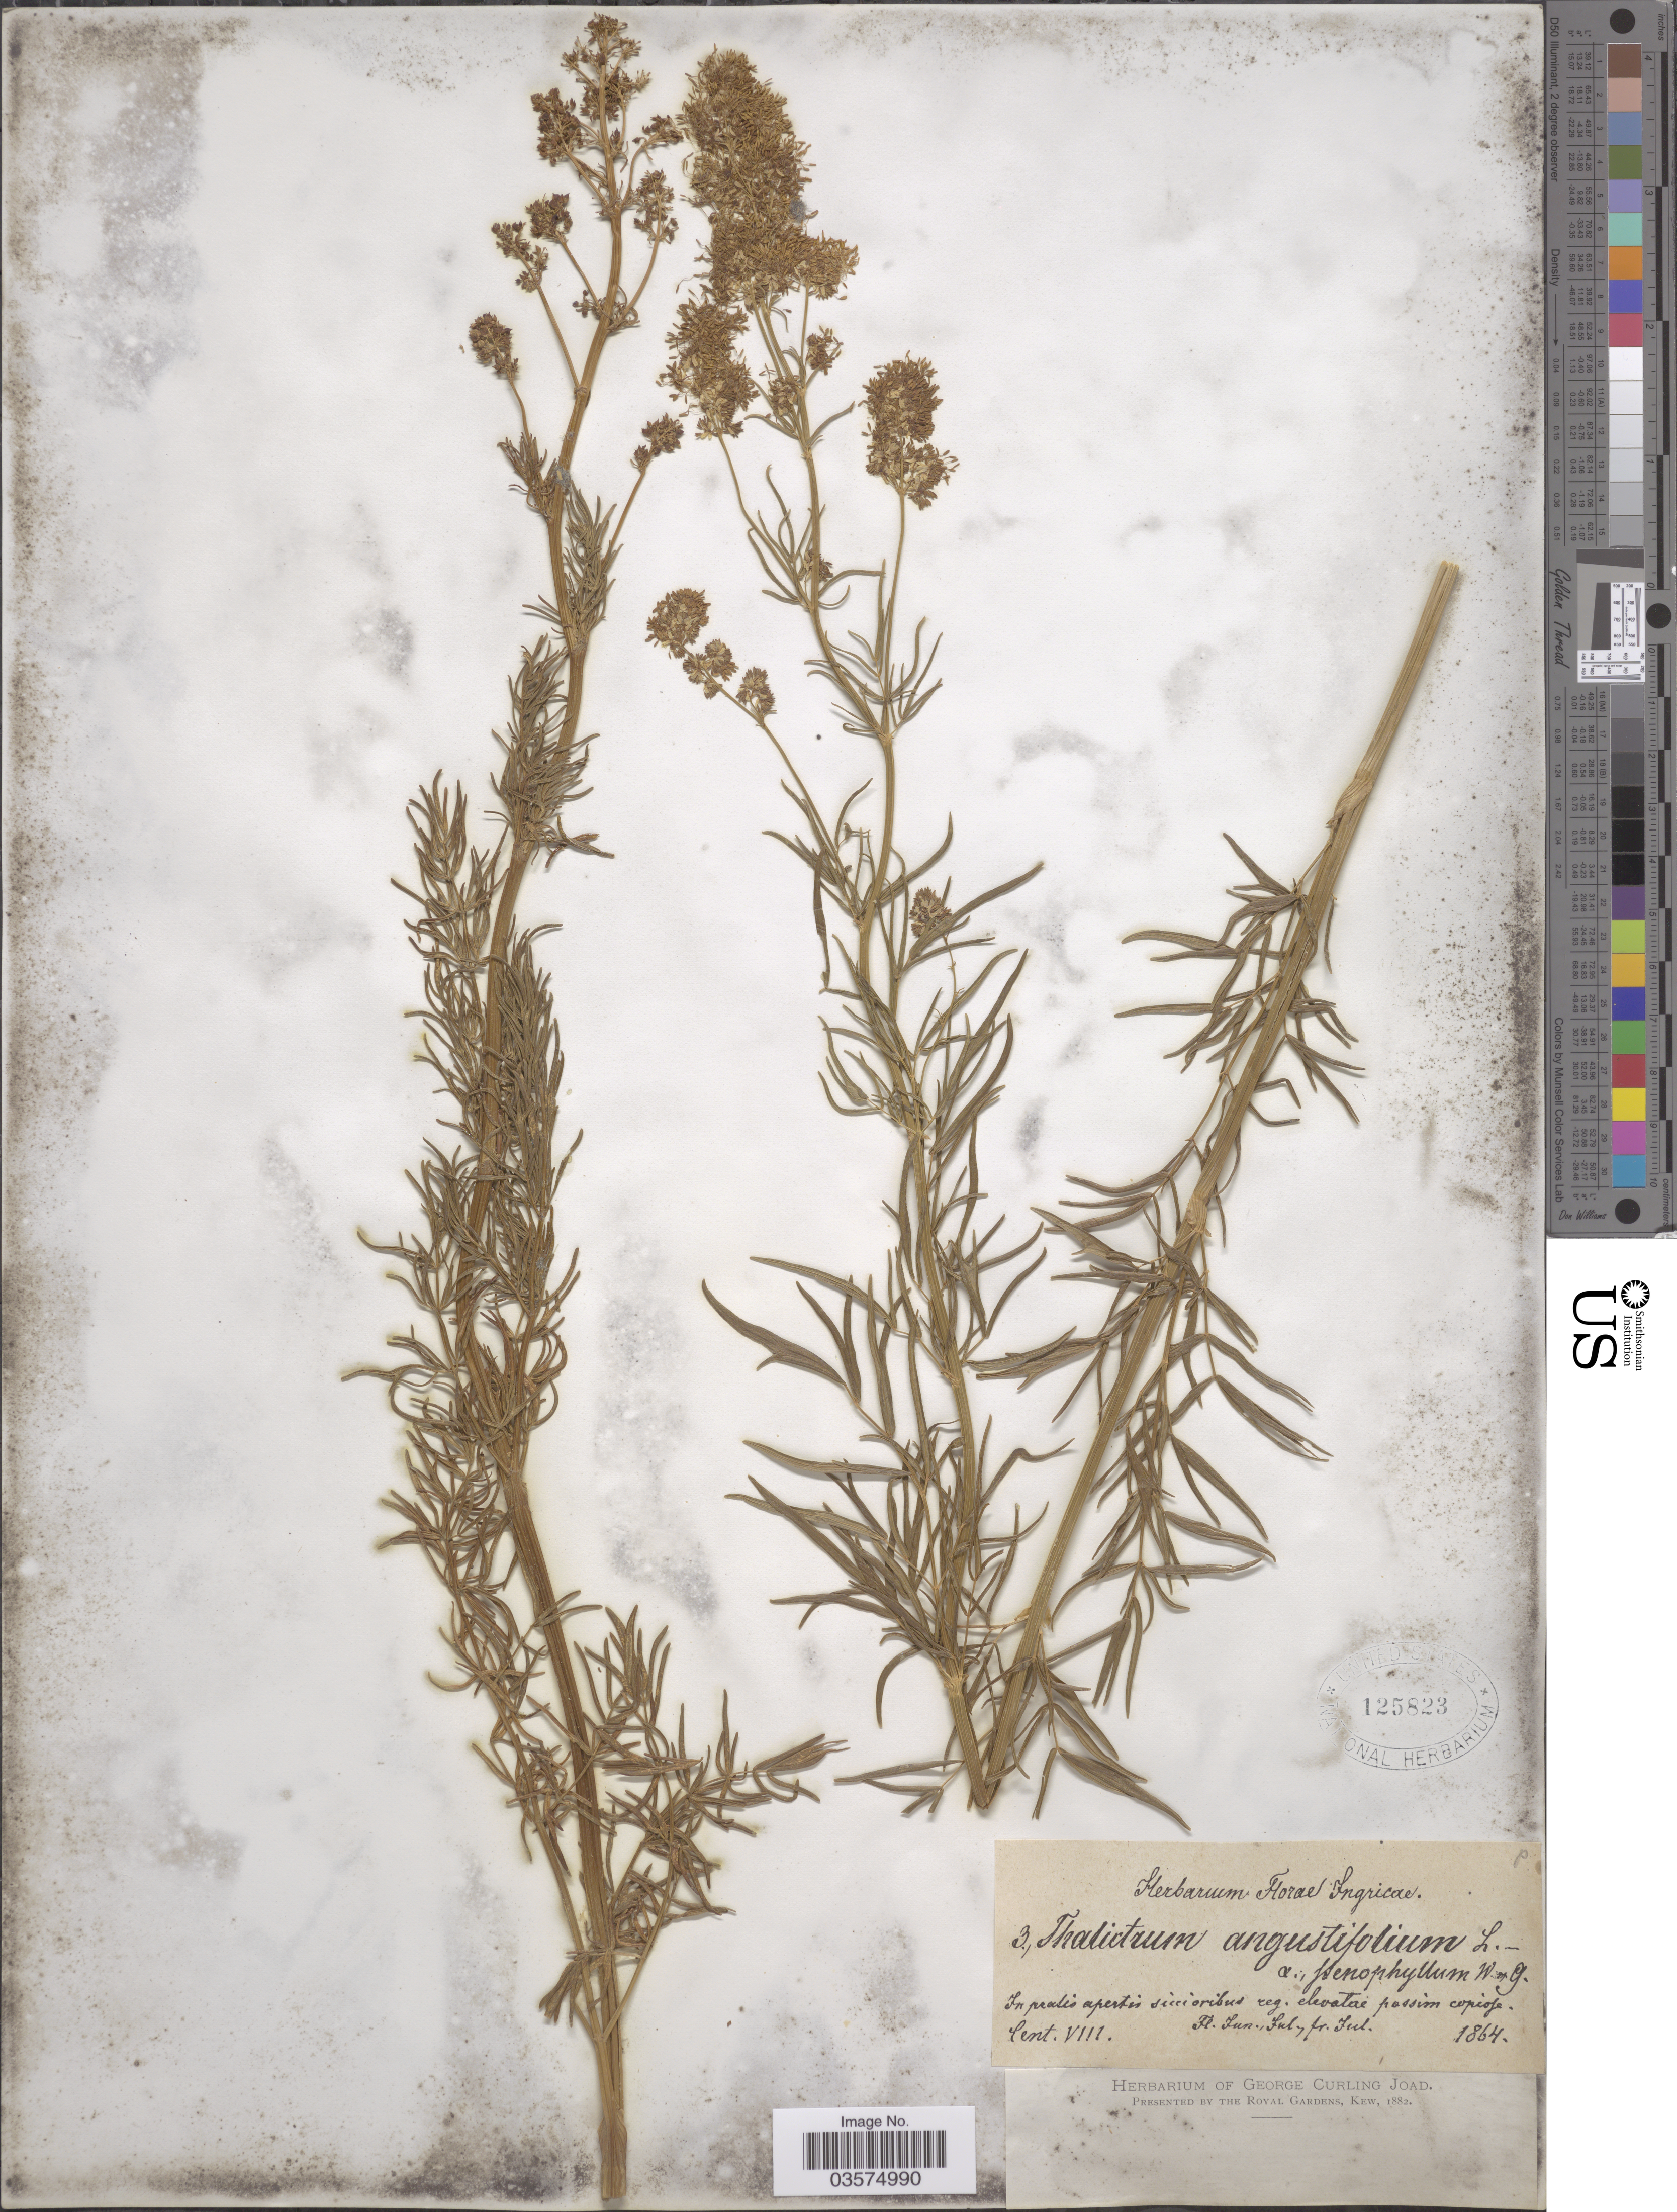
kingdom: Plantae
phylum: Tracheophyta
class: Magnoliopsida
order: Ranunculales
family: Ranunculaceae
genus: Thalictrum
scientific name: Thalictrum angustifolium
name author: L.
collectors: ex herb. Florae Ingricae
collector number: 3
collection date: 1864-06/1864-07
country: Russian Federation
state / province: Leningrad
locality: In pratis apertis siccioribus reg. elevatae passim copiose.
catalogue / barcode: US 125823